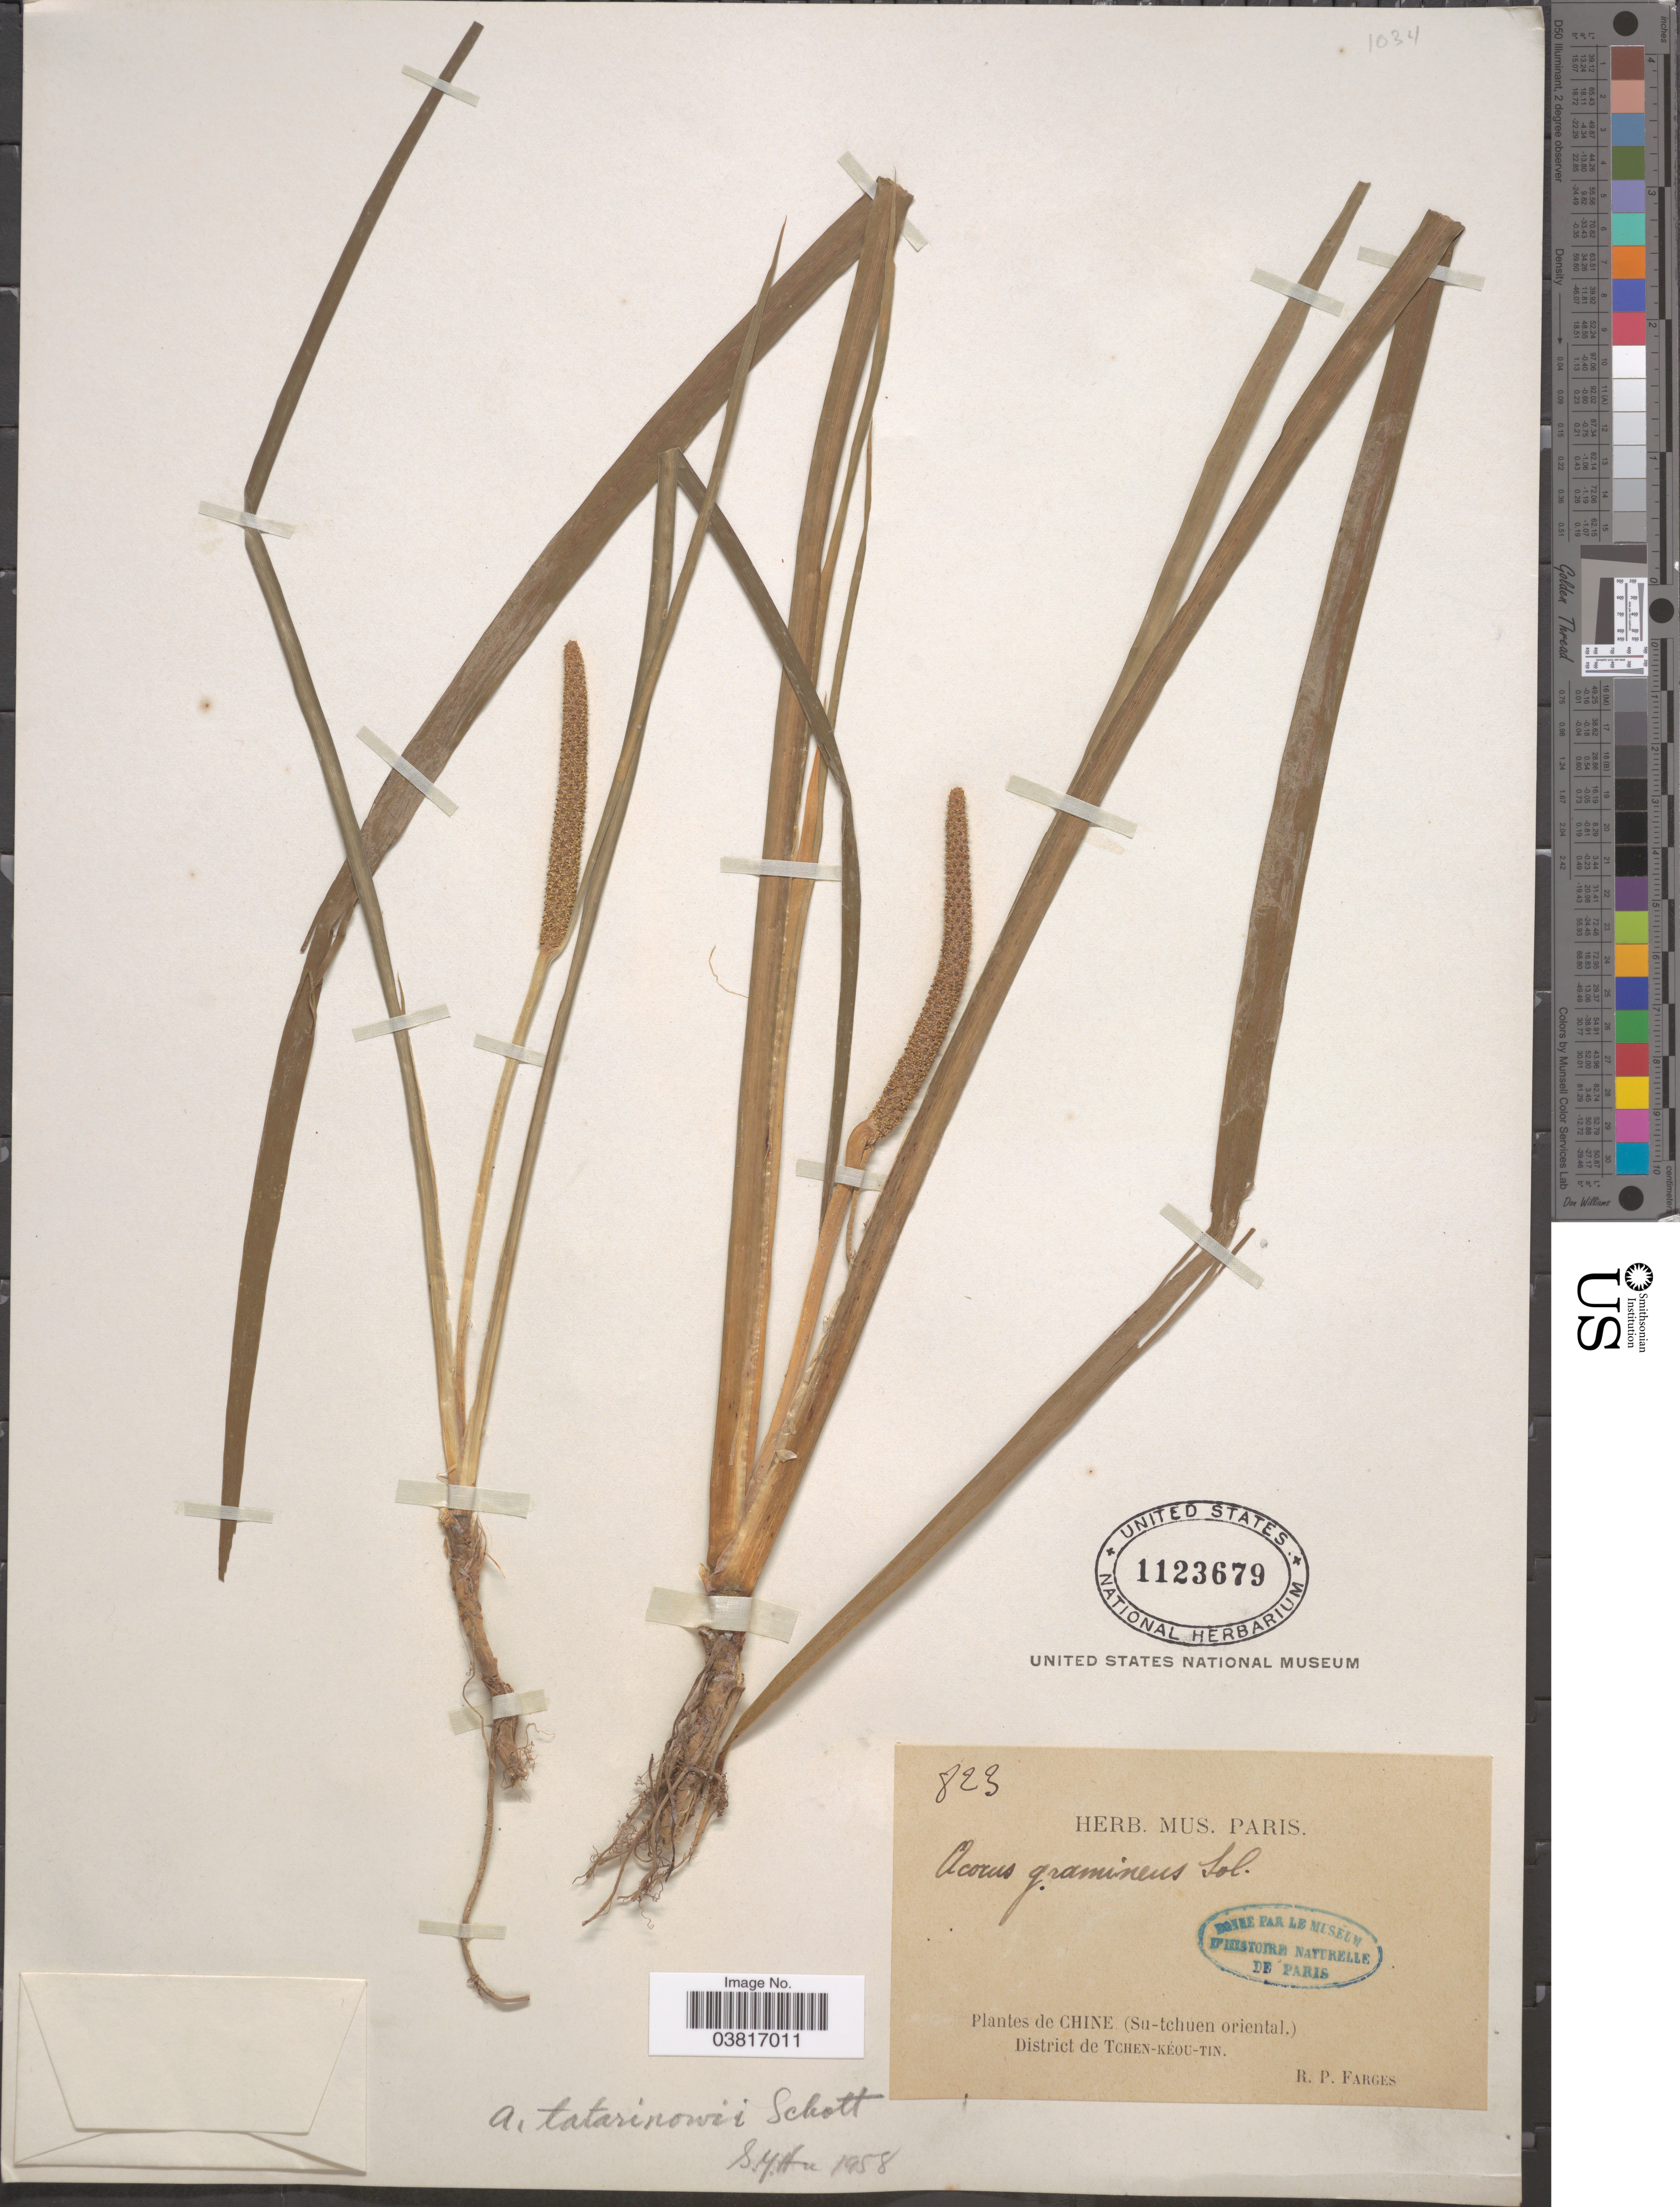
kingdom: Plantae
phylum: Tracheophyta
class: Liliopsida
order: Acorales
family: Acoraceae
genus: Acorus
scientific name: Acorus gramineus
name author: Sol. ex Aiton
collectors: R. Farges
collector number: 823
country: China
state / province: Sichuan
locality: (Su-tchuen oriental.). District de Tchen-Kéou-Tin.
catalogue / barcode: US 1123679